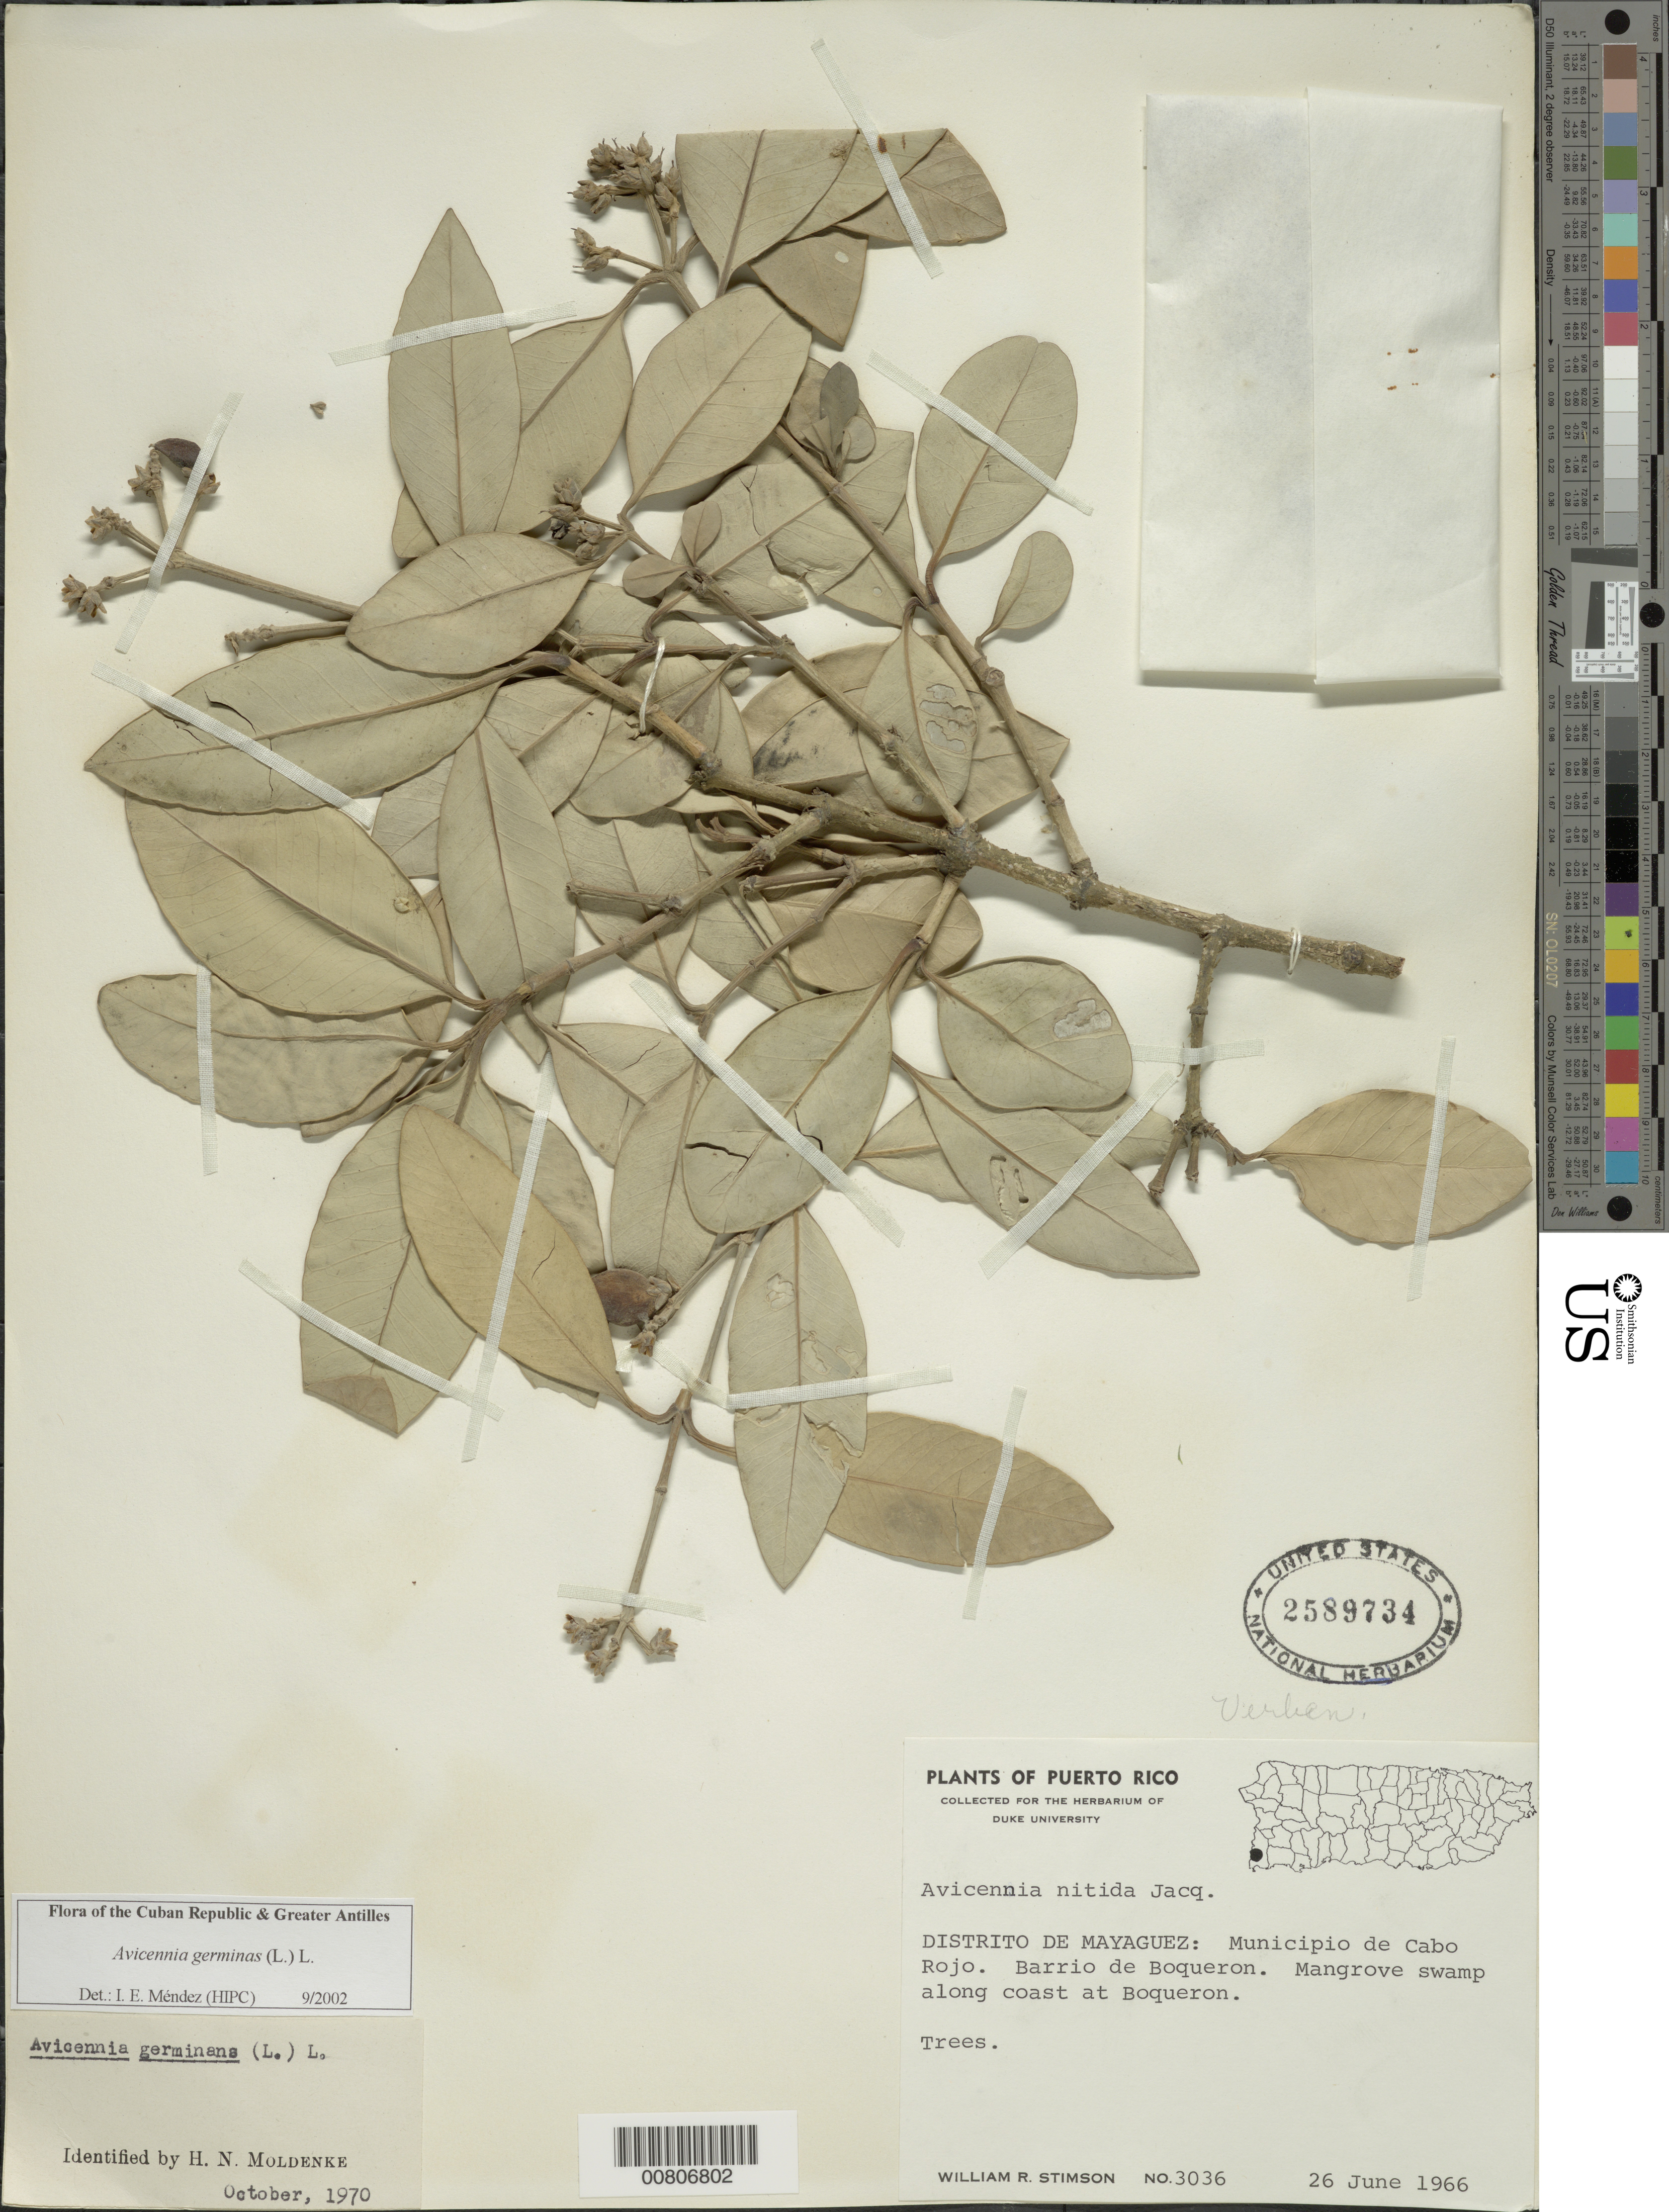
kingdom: Plantae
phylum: Tracheophyta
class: Magnoliopsida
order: Lamiales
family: Acanthaceae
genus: Avicennia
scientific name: Avicennia germinans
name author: (L.) L.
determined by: Méndez, Isidro E., (HIPC)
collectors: W. R. Stimson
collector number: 3036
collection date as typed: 26 Jun 1966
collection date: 1966-06-26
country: Puerto Rico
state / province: Cabo Rojo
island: Puerto Rico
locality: Mun. de Cabo Rojo, Barrio de Boqueron, along coast at Boqueron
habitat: Mangrove swamp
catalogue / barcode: US 2589734